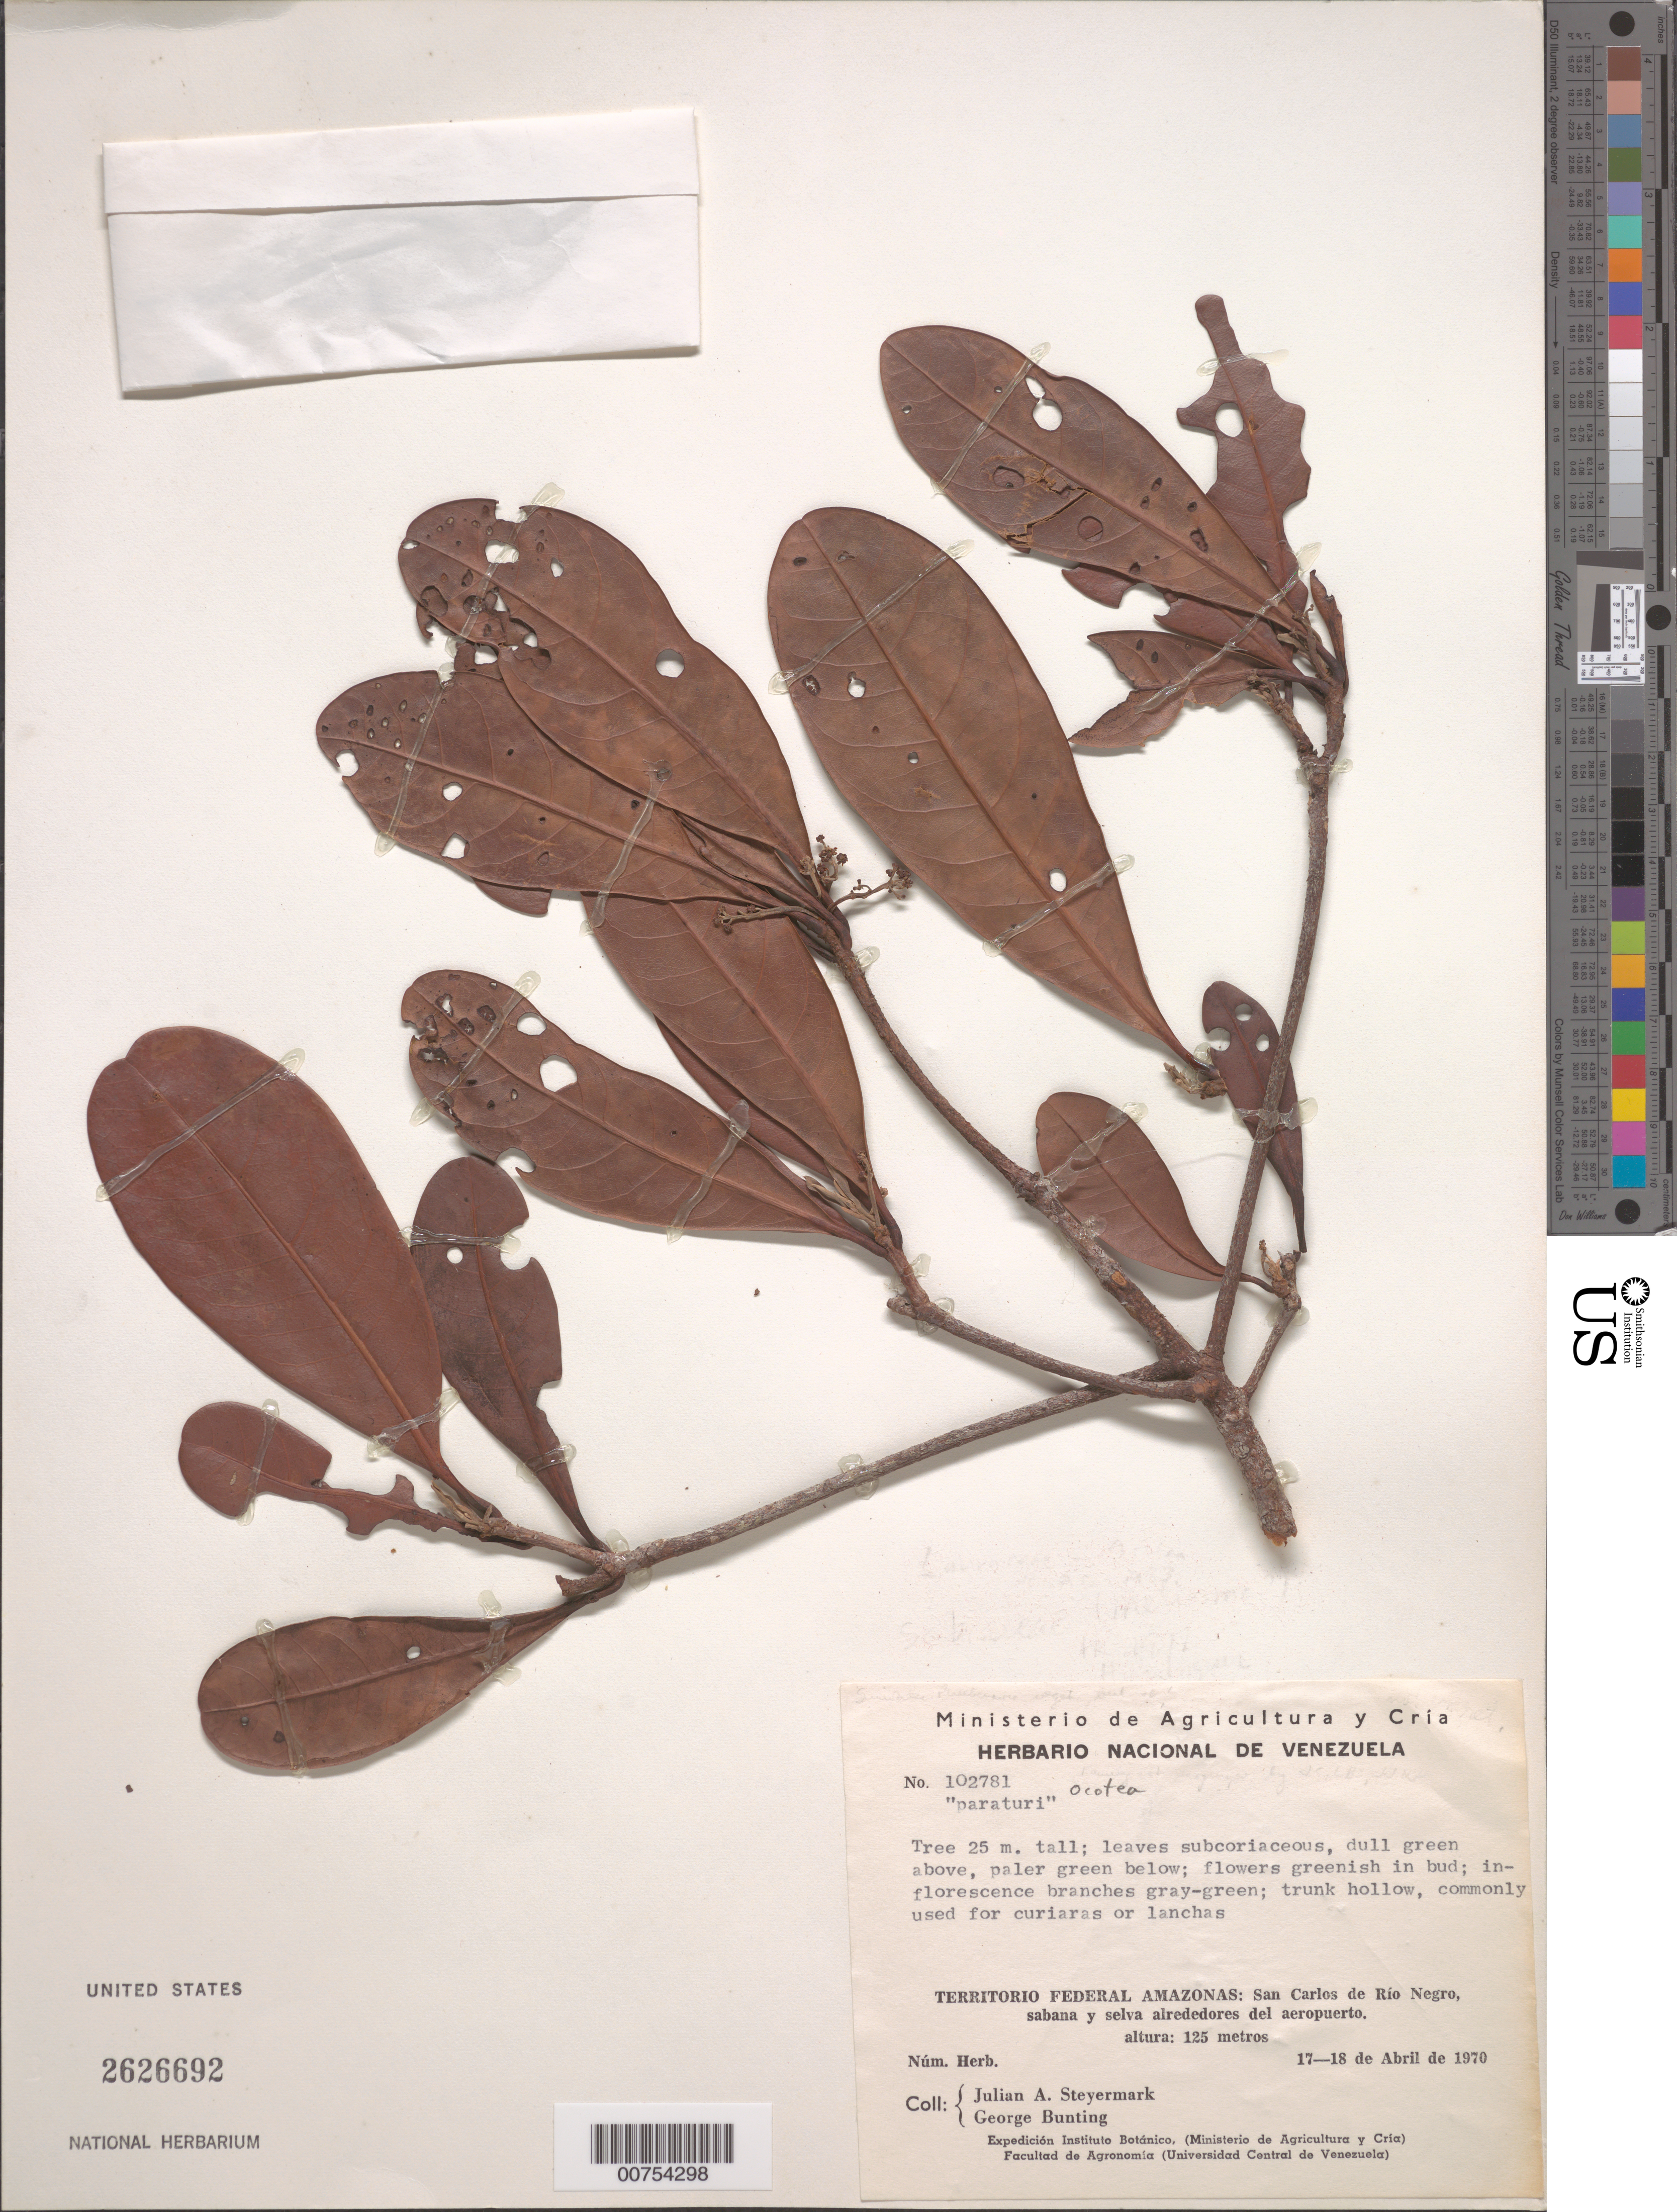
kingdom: Plantae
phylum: Tracheophyta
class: Magnoliopsida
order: Laurales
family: Lauraceae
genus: Ocotea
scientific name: Ocotea sp.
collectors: J. Steyermark & G. S. Bunting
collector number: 102781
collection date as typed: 17-Apr-70 to 18-Apr-70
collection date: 1970-04-17/1970-04-18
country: Venezuela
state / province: Amazonas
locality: San Carlos de Río Negro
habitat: Savanna and forest, outskirts of airport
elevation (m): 125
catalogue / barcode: US 2626692